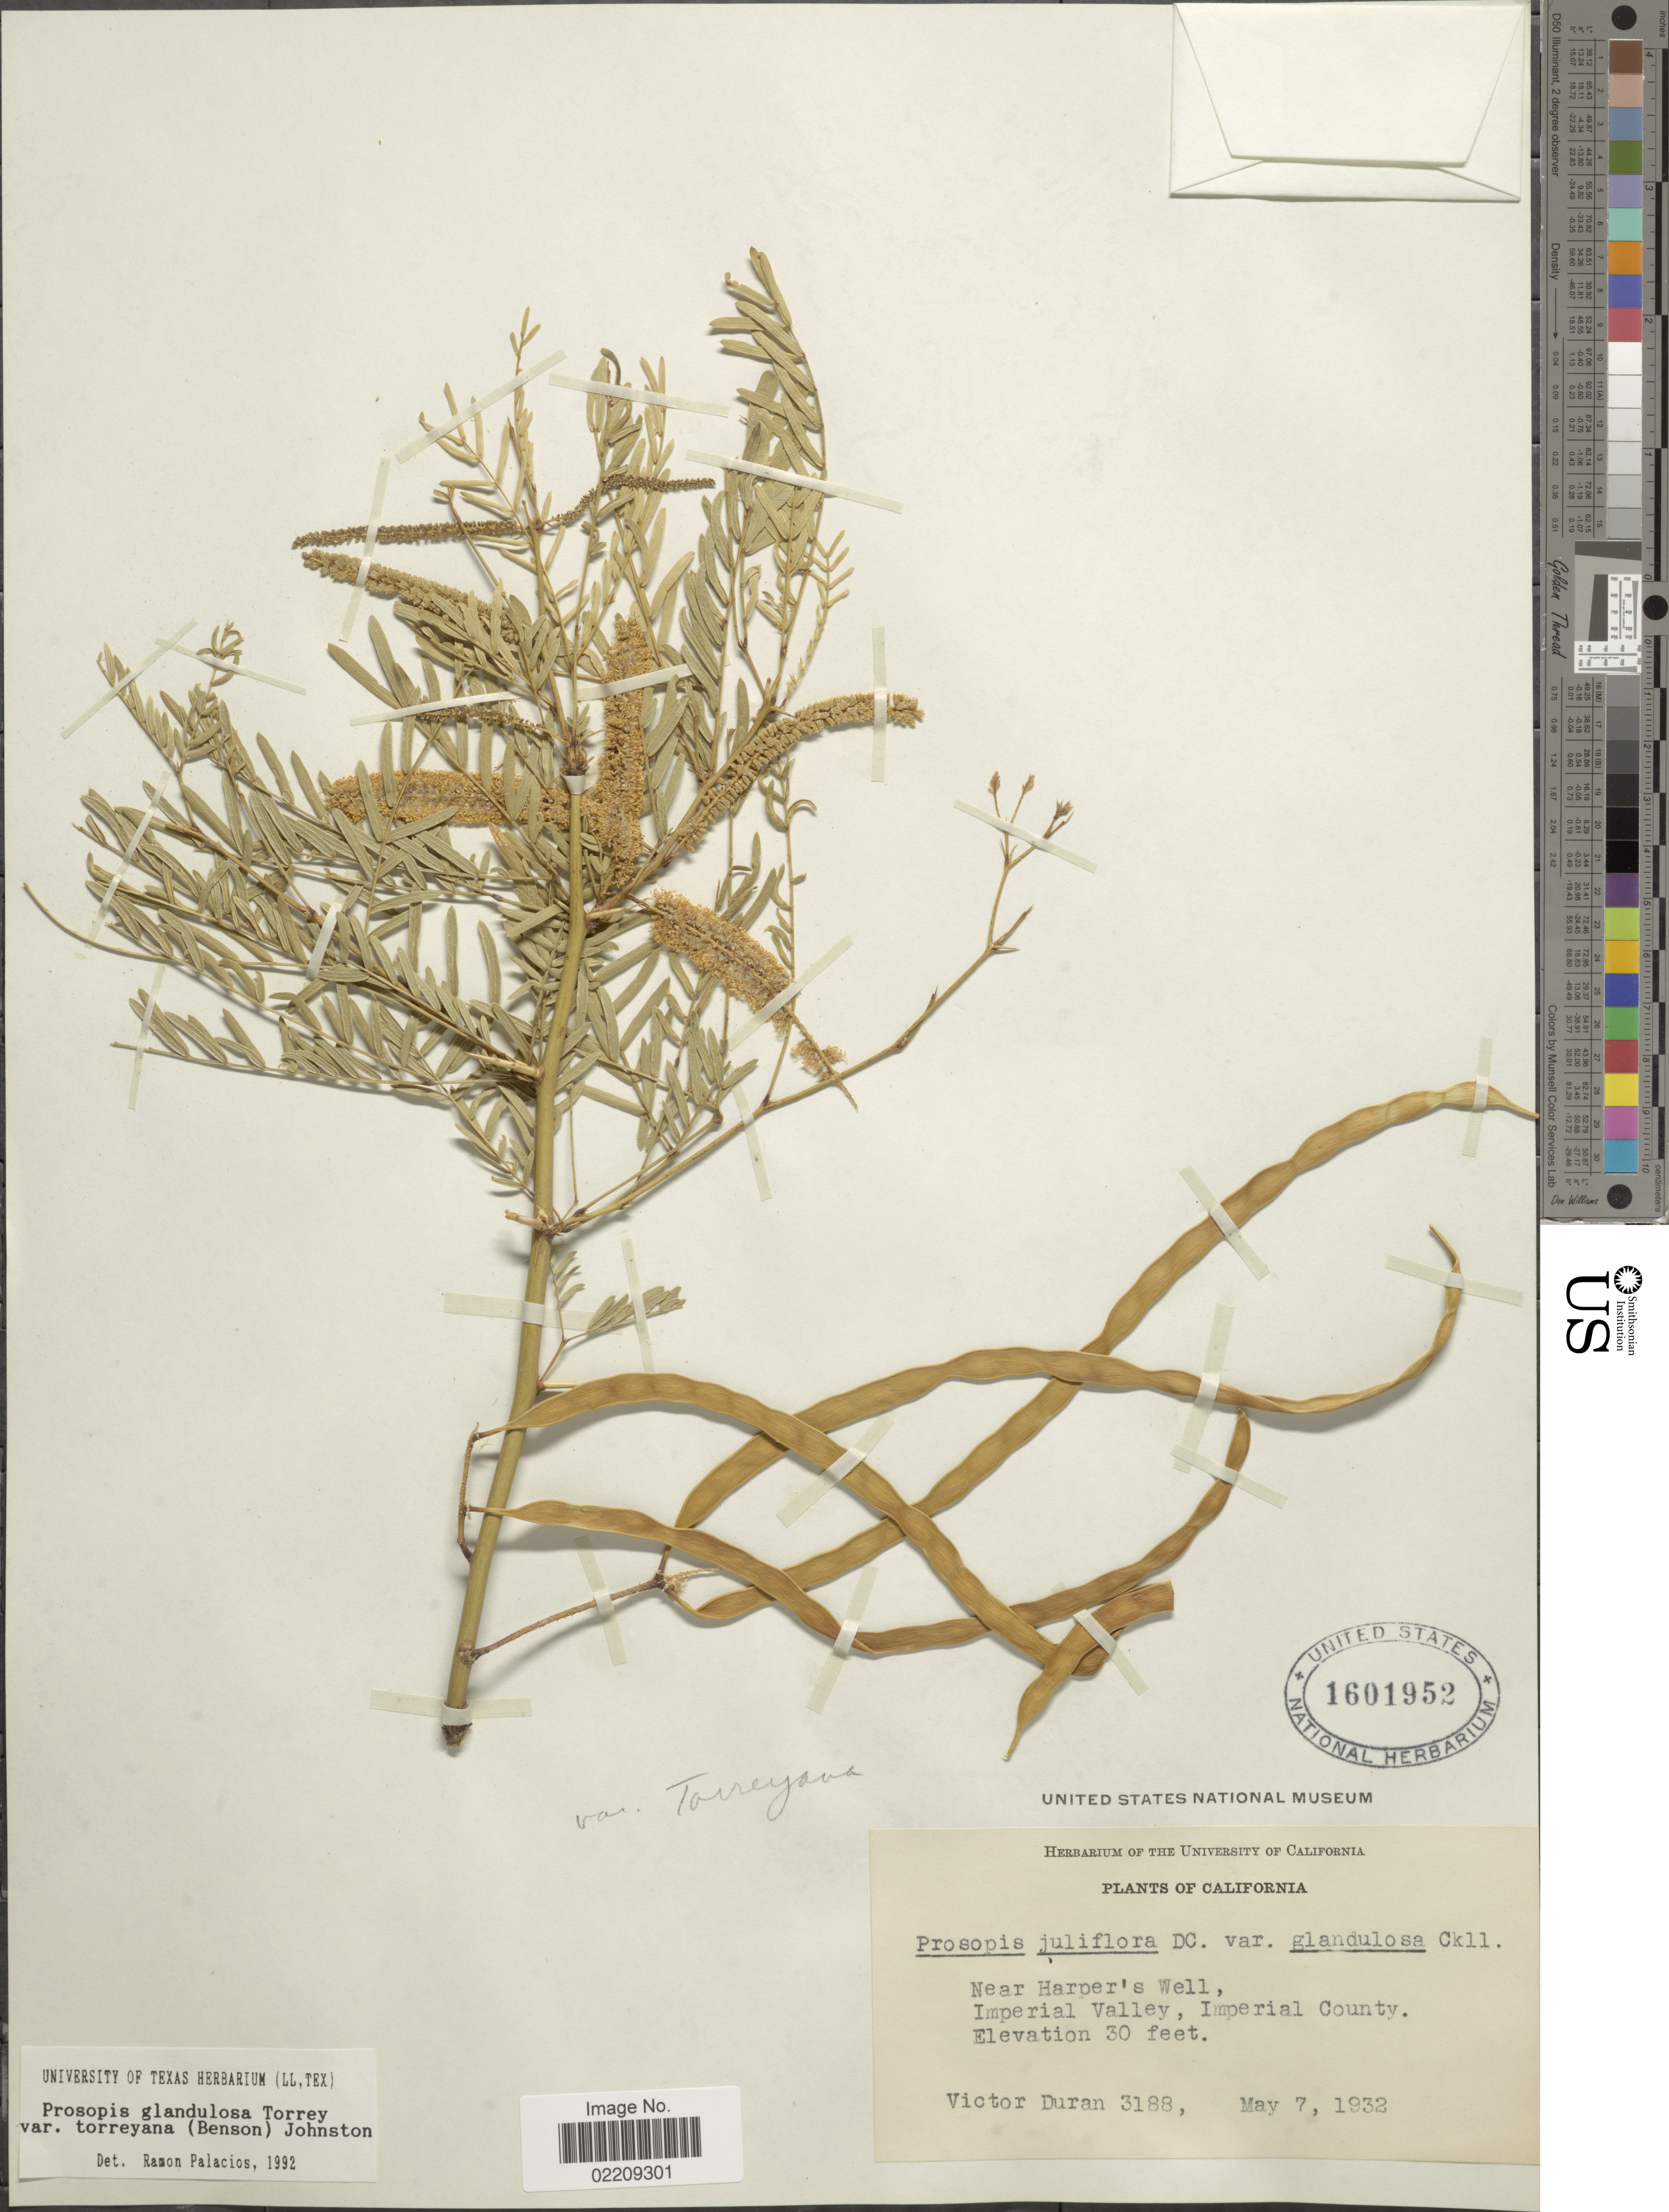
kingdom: Plantae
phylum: Tracheophyta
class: Magnoliopsida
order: Fabales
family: Fabaceae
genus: Neltuma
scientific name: Neltuma odorata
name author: (Torr. & Frém.) C. E. Hughes & G.P. Lewis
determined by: Strong, Mark T., (BOT), Smithsonian Institution - National Museum of Natural History (UNITED STATES)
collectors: V. Duran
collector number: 3188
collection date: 1932-05-07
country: United States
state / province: California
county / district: Imperial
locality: Near Harper's Well, Imperial Valley, Imperial County.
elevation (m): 9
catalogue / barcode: US 1601952